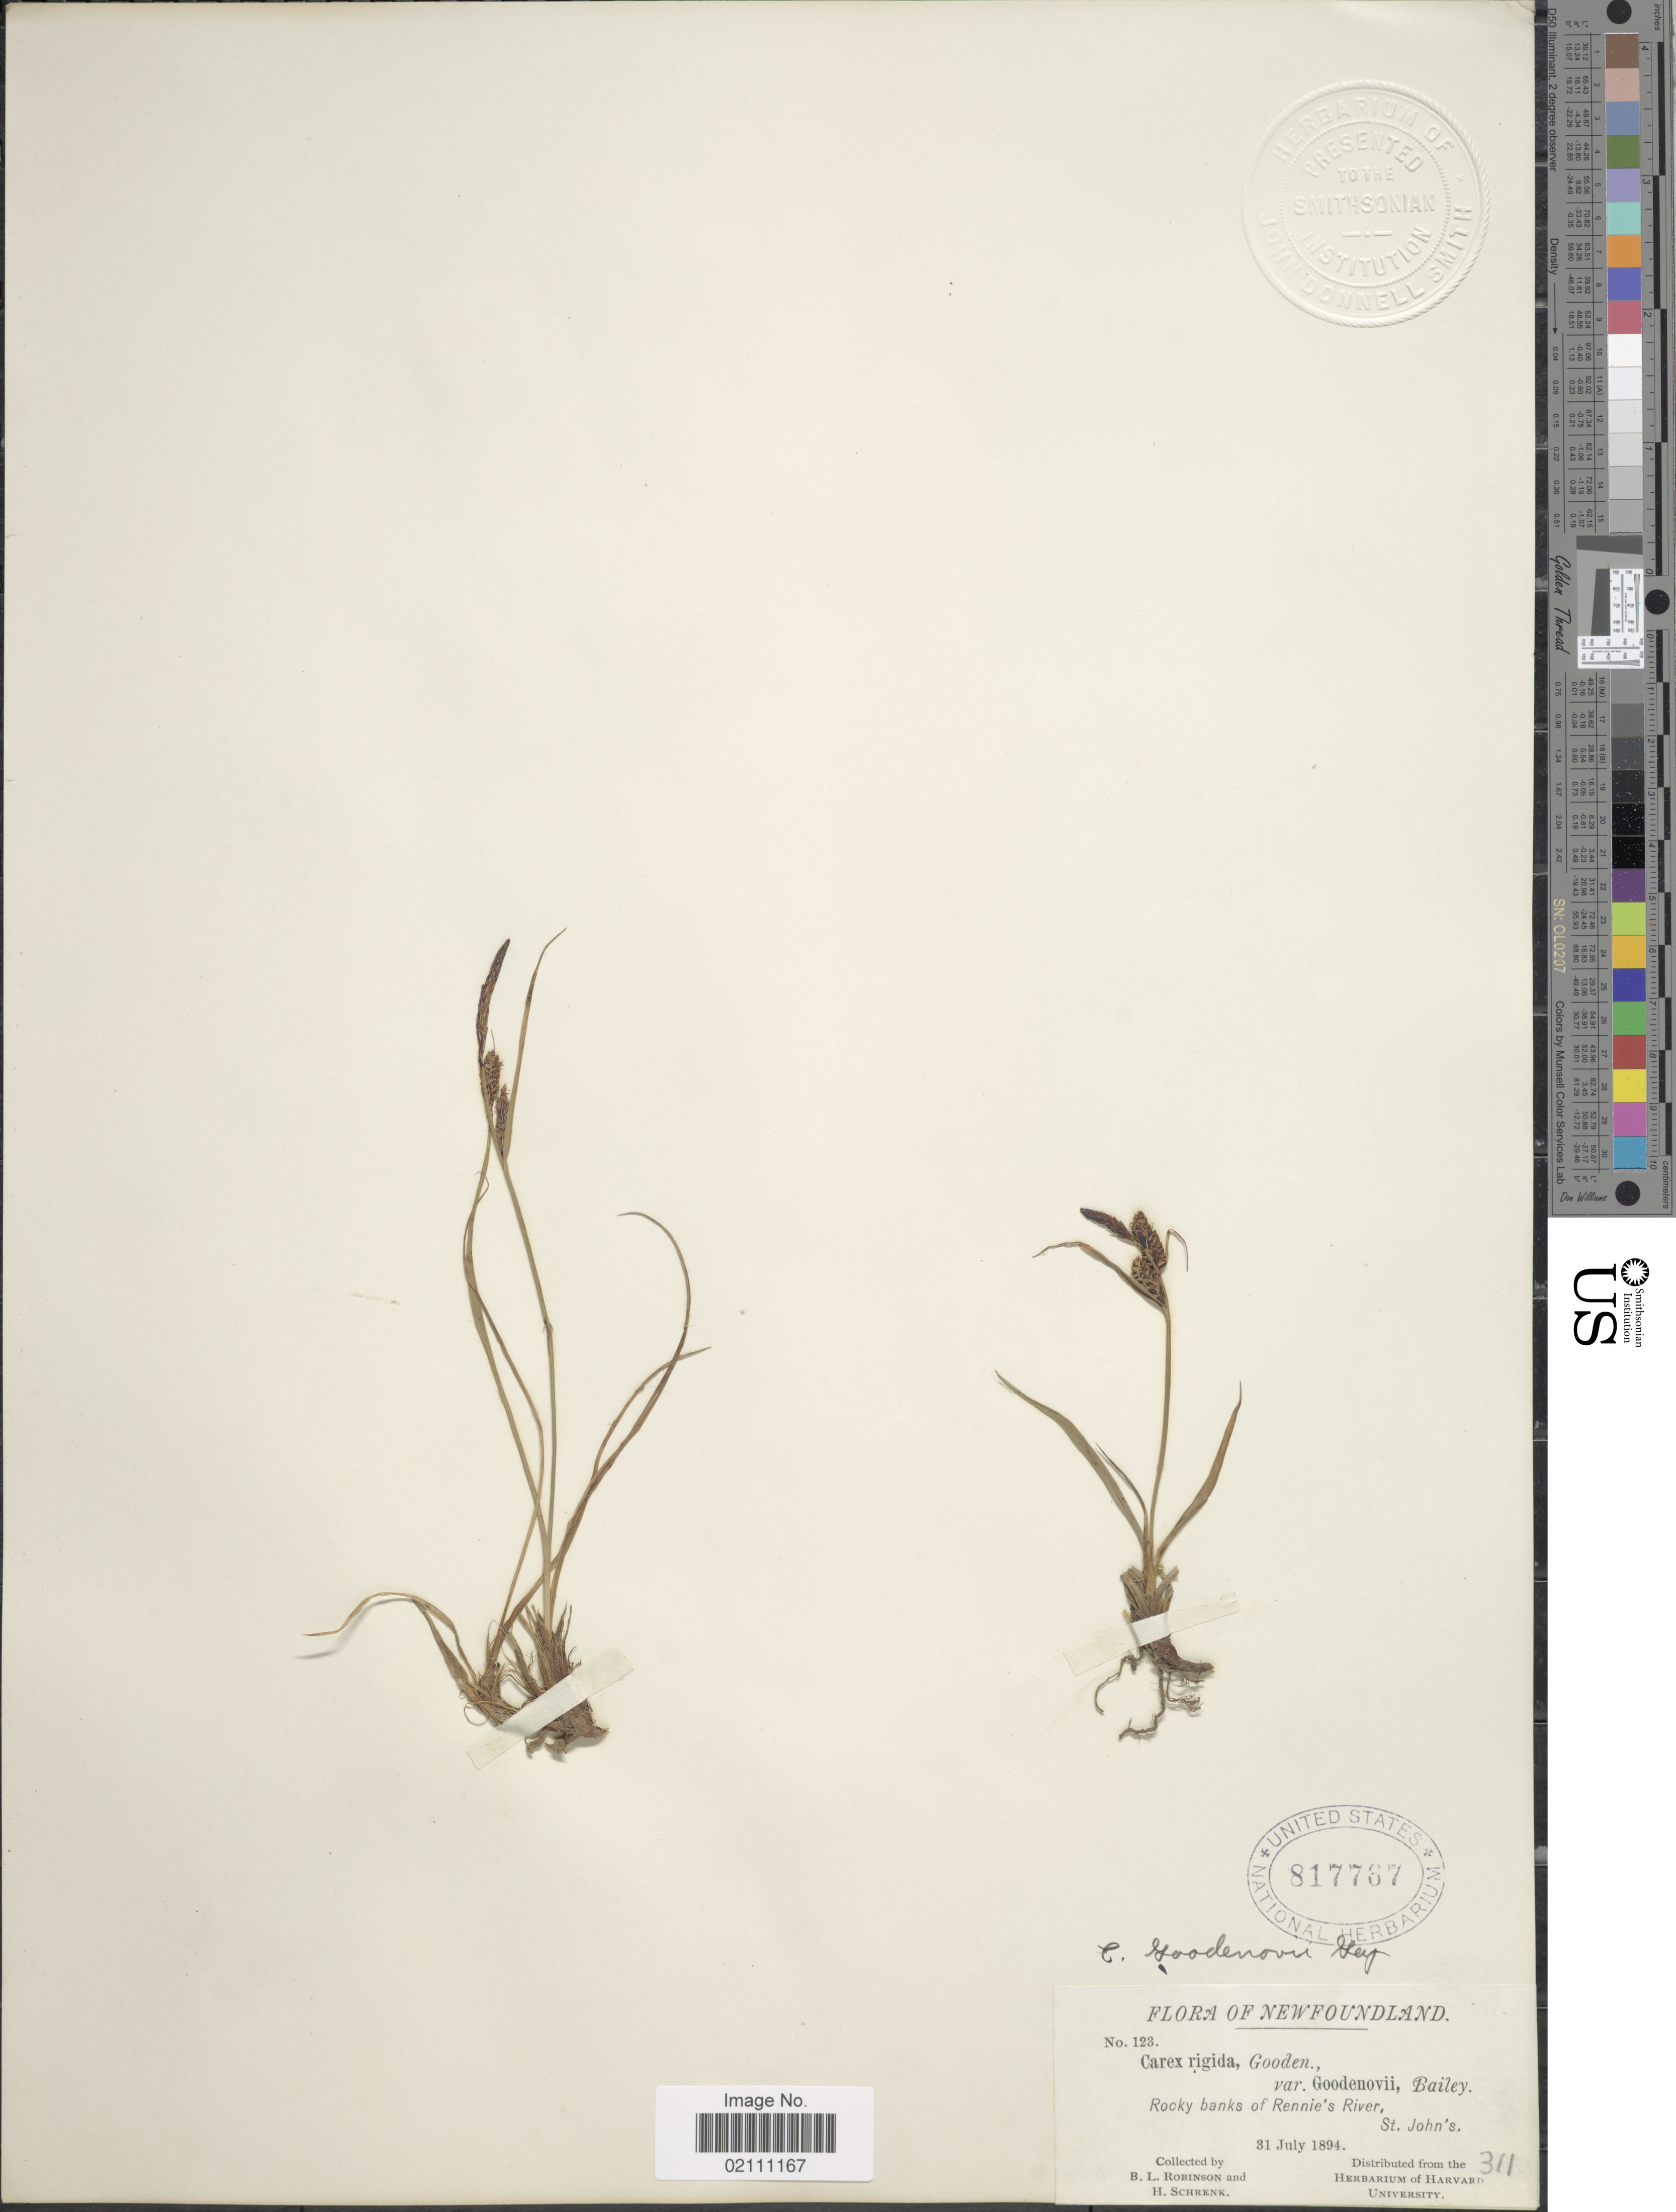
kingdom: Plantae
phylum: Tracheophyta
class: Liliopsida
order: Poales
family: Cyperaceae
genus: Carex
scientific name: Carex nigra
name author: (L.) Reichard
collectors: B. L. Robinson & H. v. Schrenk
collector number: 123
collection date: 1894-07-31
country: Canada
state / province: Newfoundland and Labrador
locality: Rocky banks of Rennie's River, St. John's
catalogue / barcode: US 817767